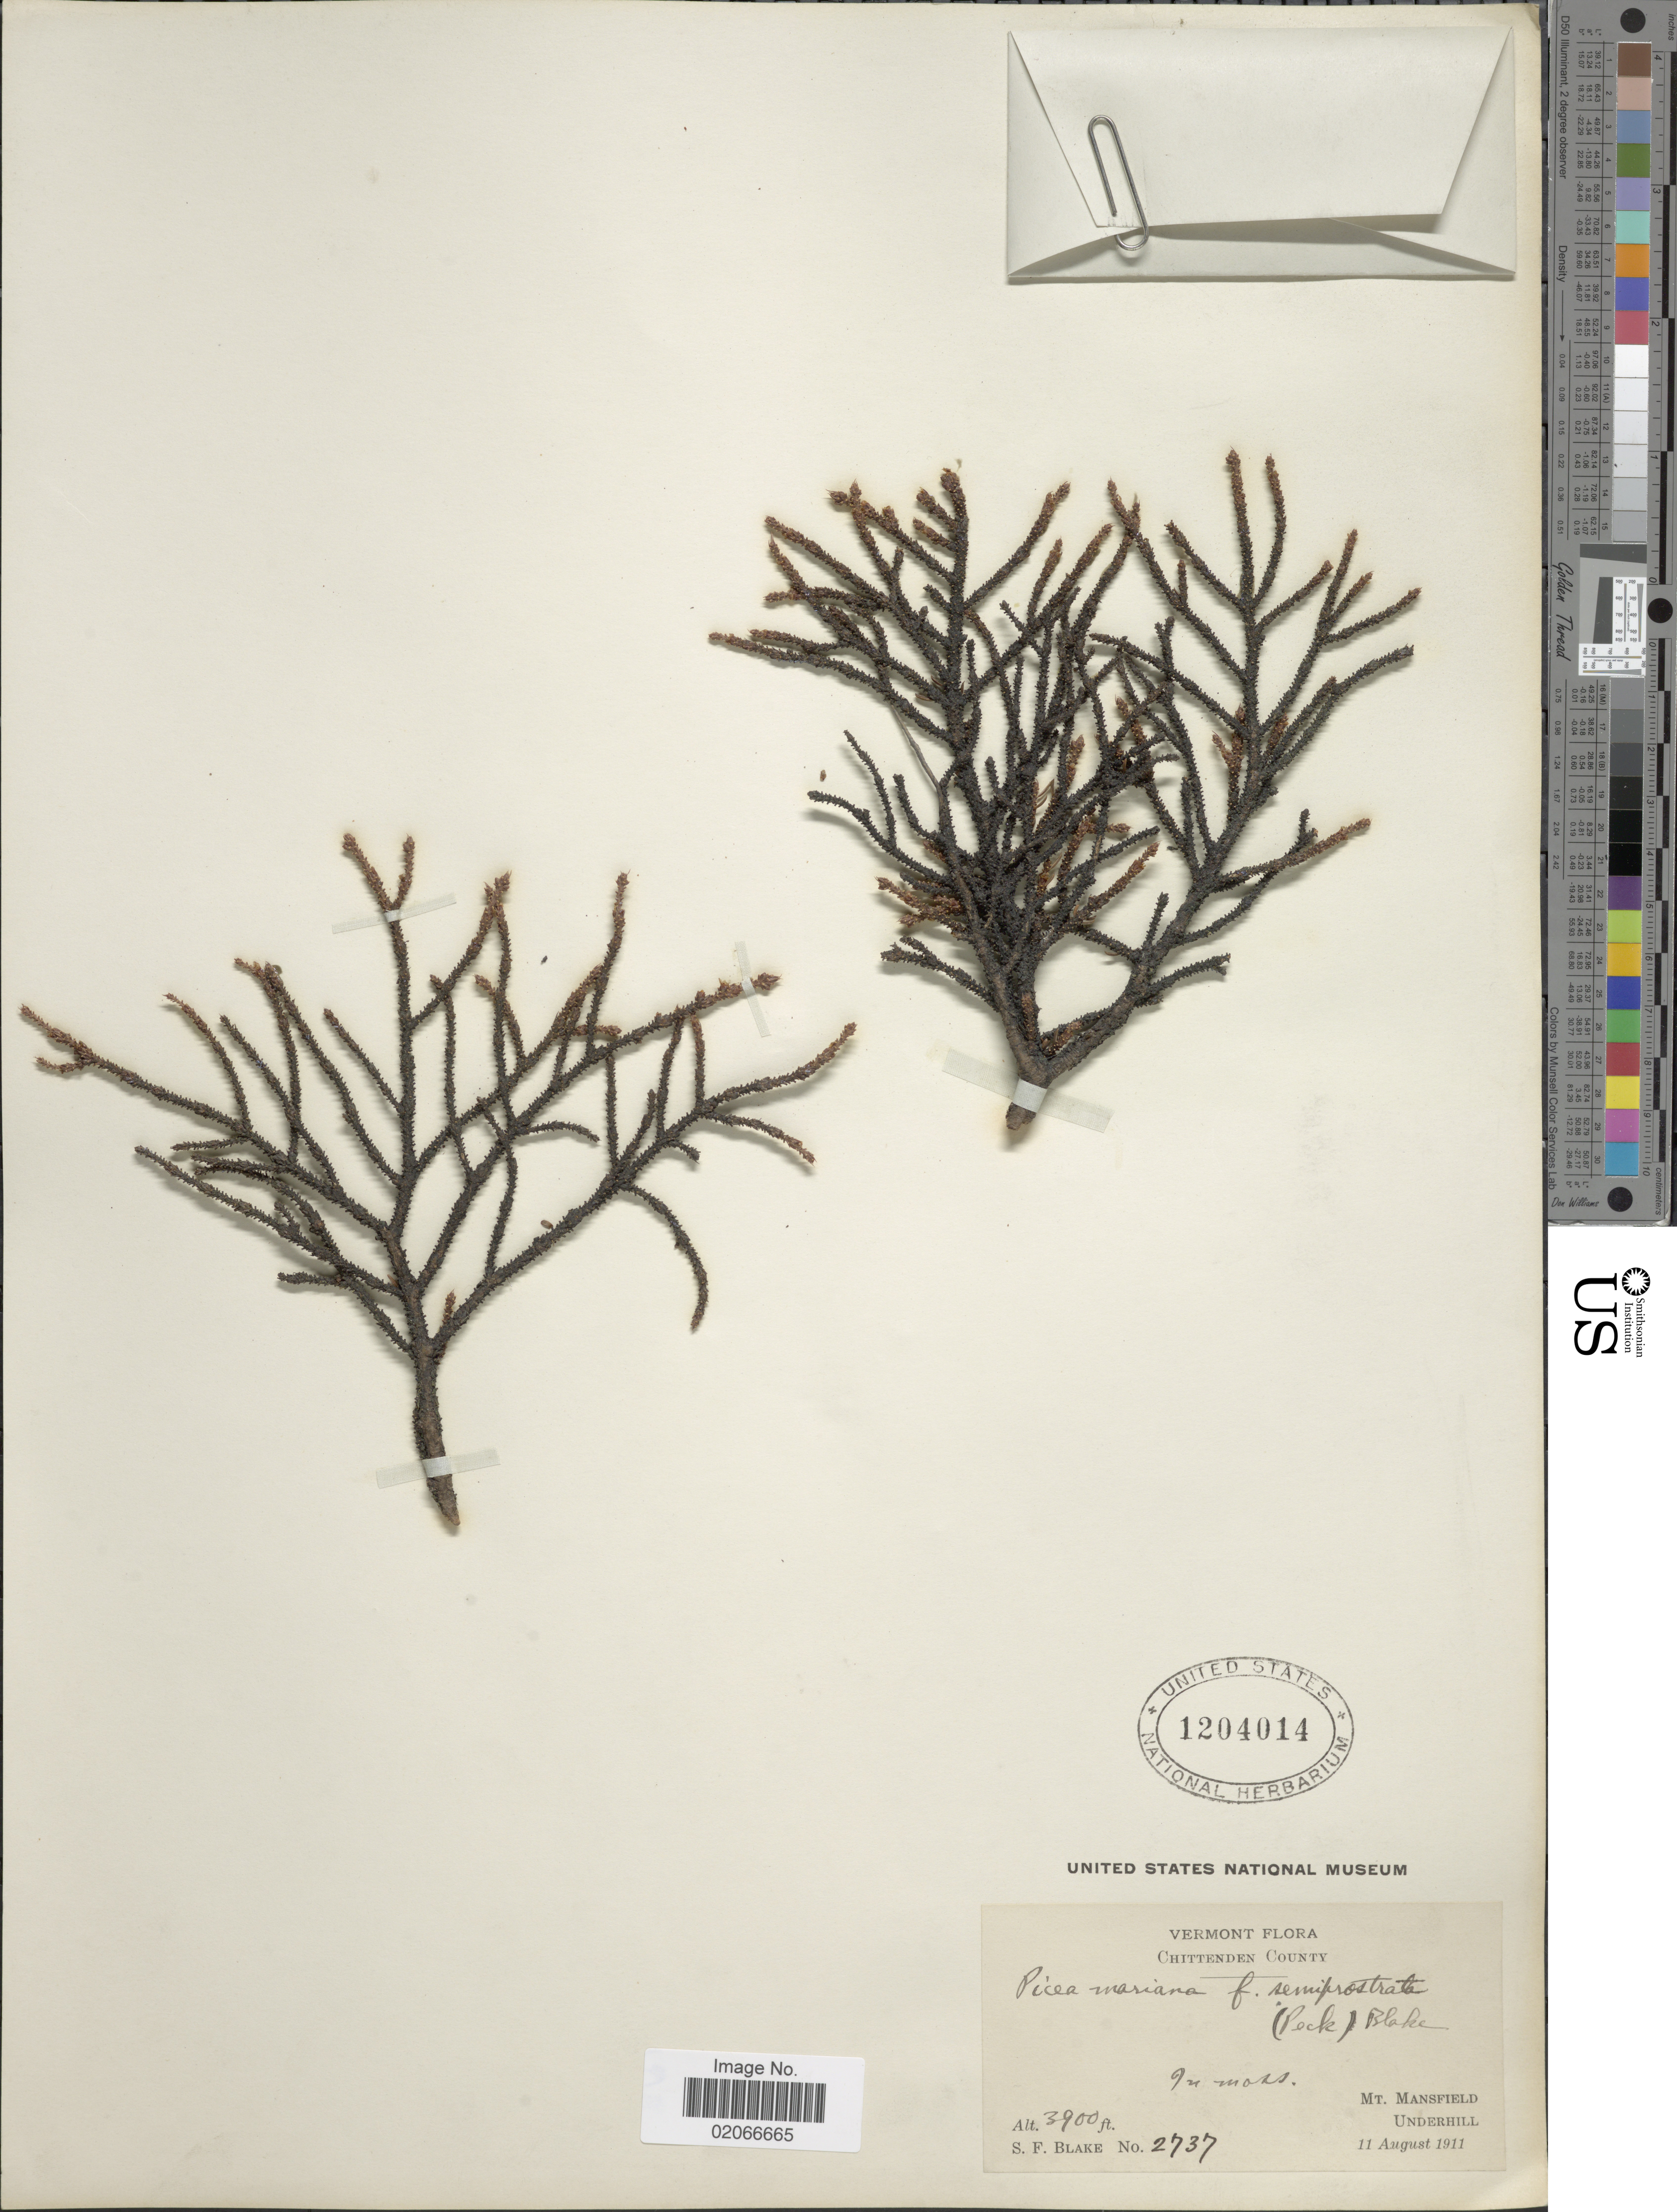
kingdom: Plantae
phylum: Tracheophyta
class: Pinopsida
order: Pinales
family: Pinaceae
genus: Picea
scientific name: Picea mariana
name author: (Mill.) Britton, Stearns & Poggenb.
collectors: S. Blake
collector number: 2737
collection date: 1911-08-11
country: United States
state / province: Vermont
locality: Chittenden County, Mt. Mansfield, Underhill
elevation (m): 1189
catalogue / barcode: US 1204014